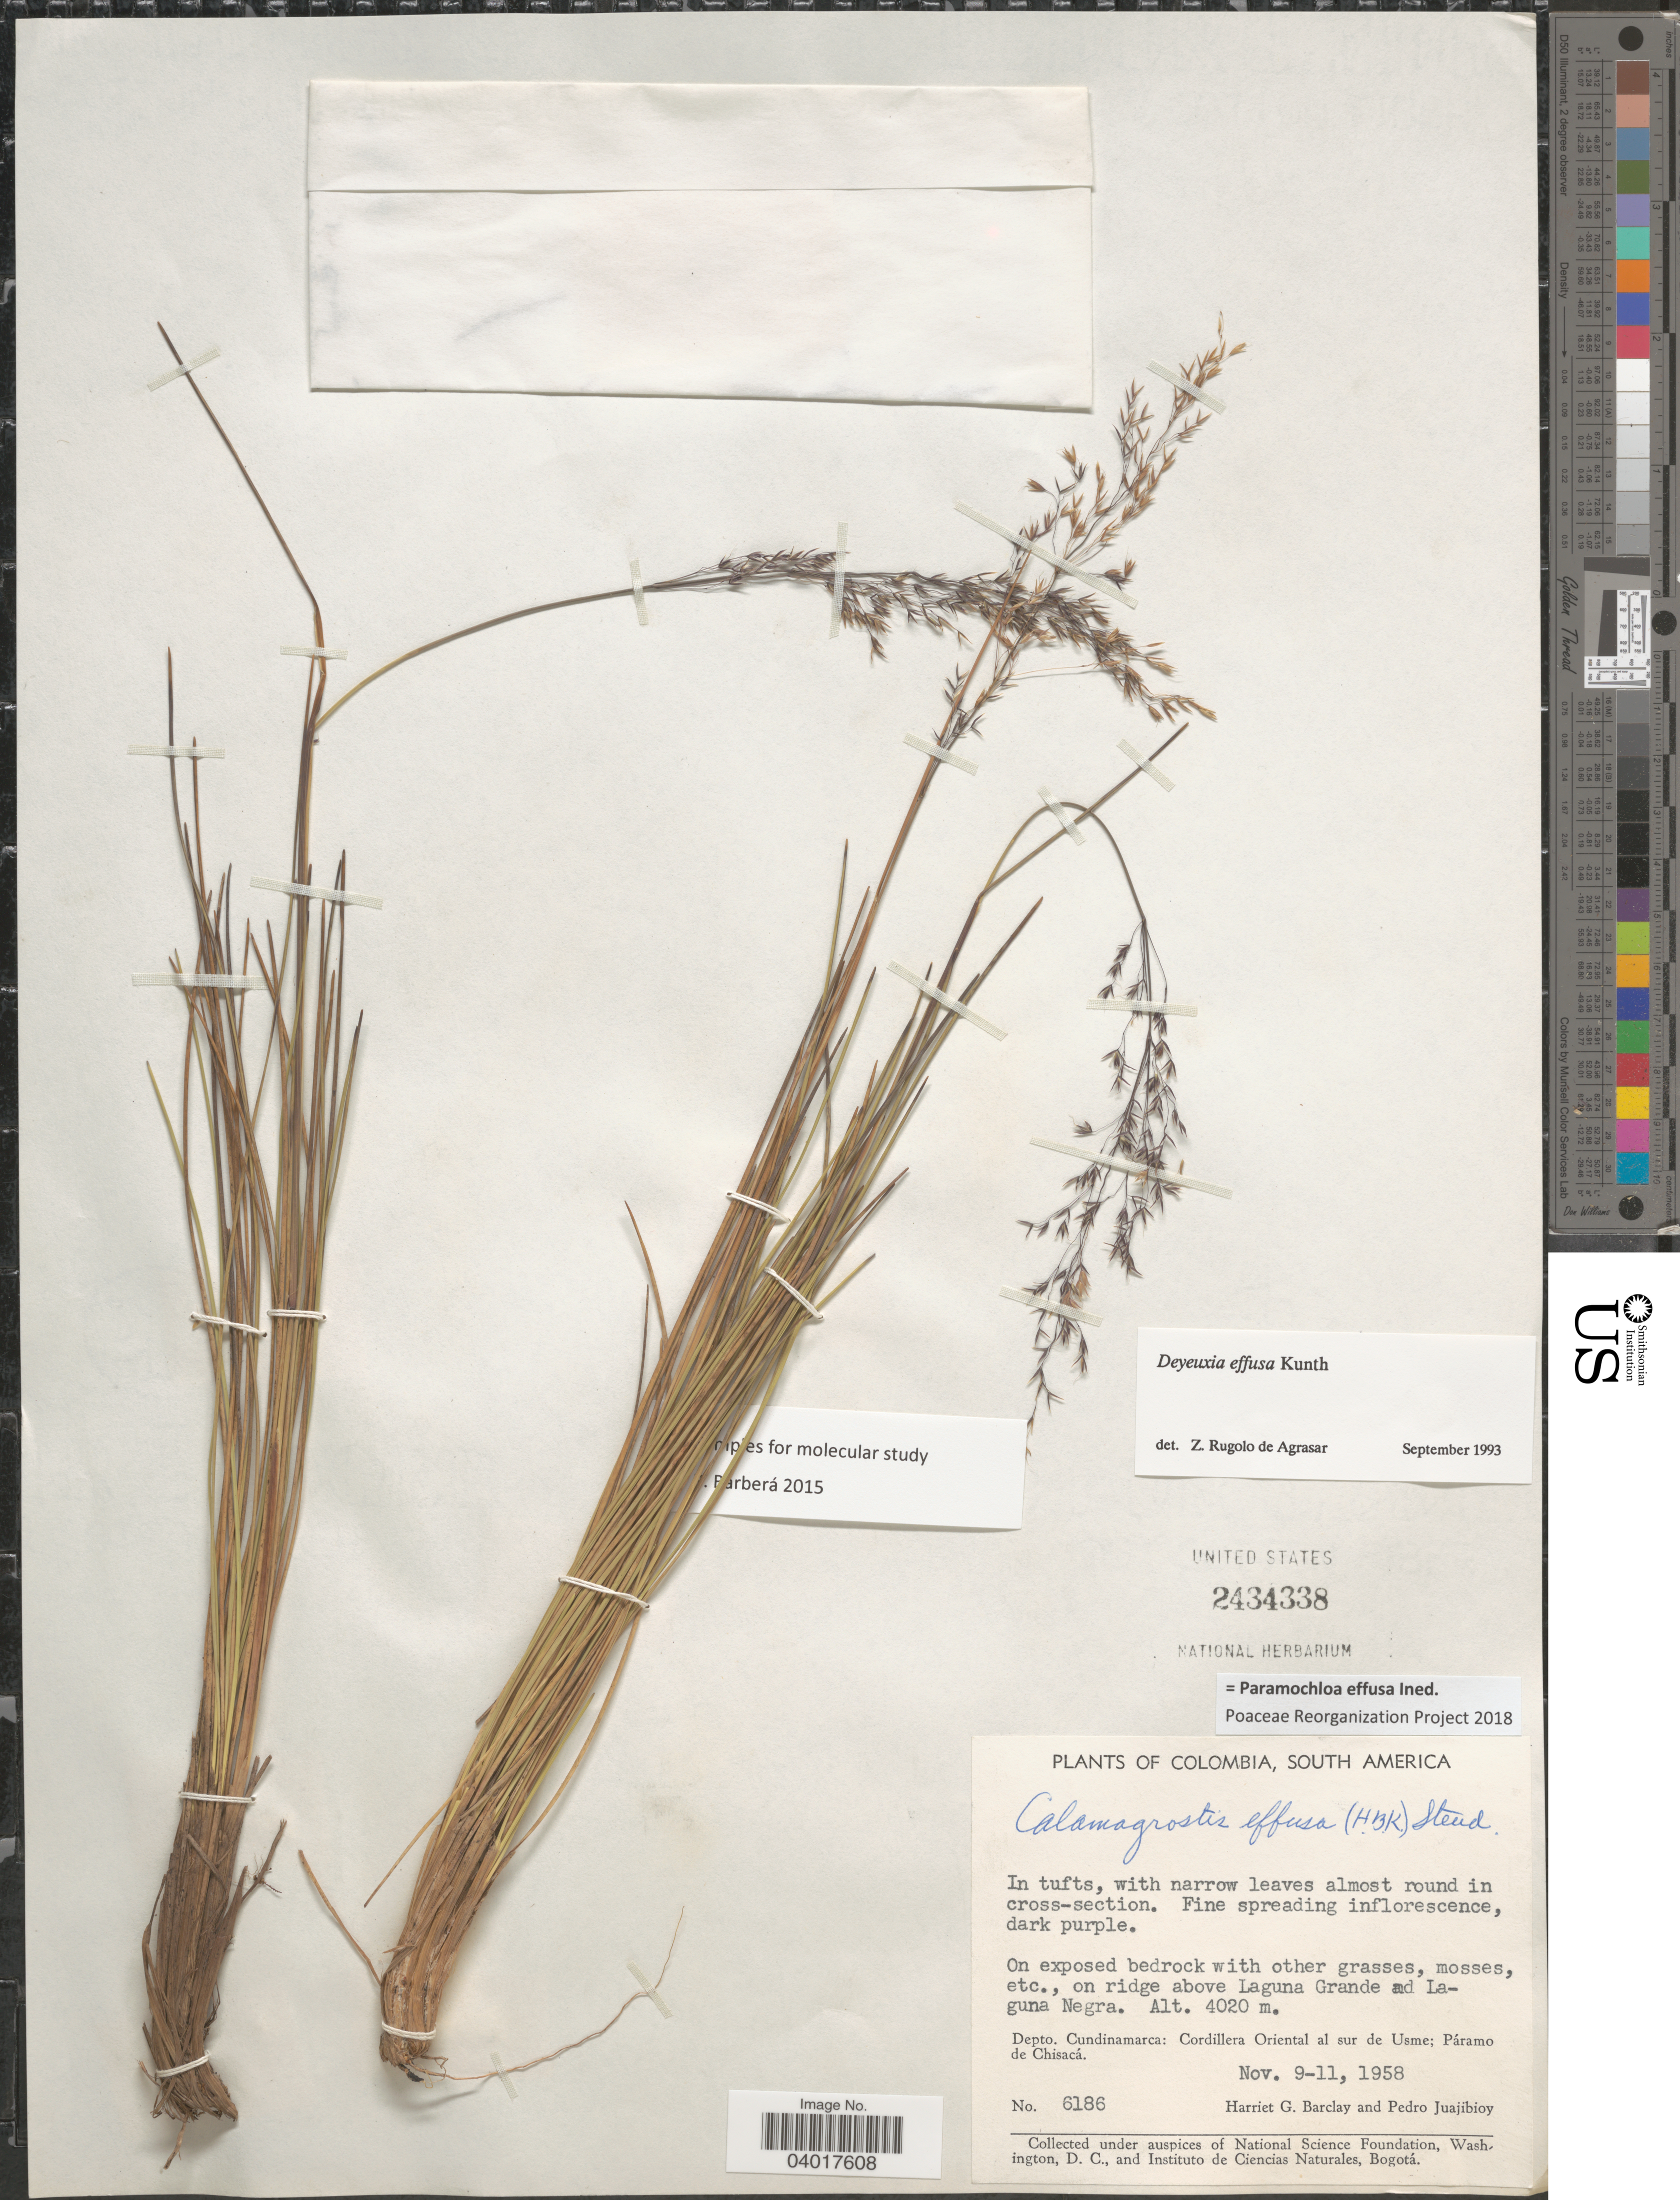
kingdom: Plantae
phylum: Tracheophyta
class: Liliopsida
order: Poales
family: Poaceae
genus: Paramochloa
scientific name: Paramochloa effusa ined.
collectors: H. G. Barclay & P. Juajibioy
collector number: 6186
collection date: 1958-11-09/1958-11-11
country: Colombia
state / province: Cundinamarca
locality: On ridge above Laguna Grande and Laguna Negra. Depto. Cundinamarca: Cordillera Oriental al sur de Usme; Páramo de Chisacá.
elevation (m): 4020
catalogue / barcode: US 2434338